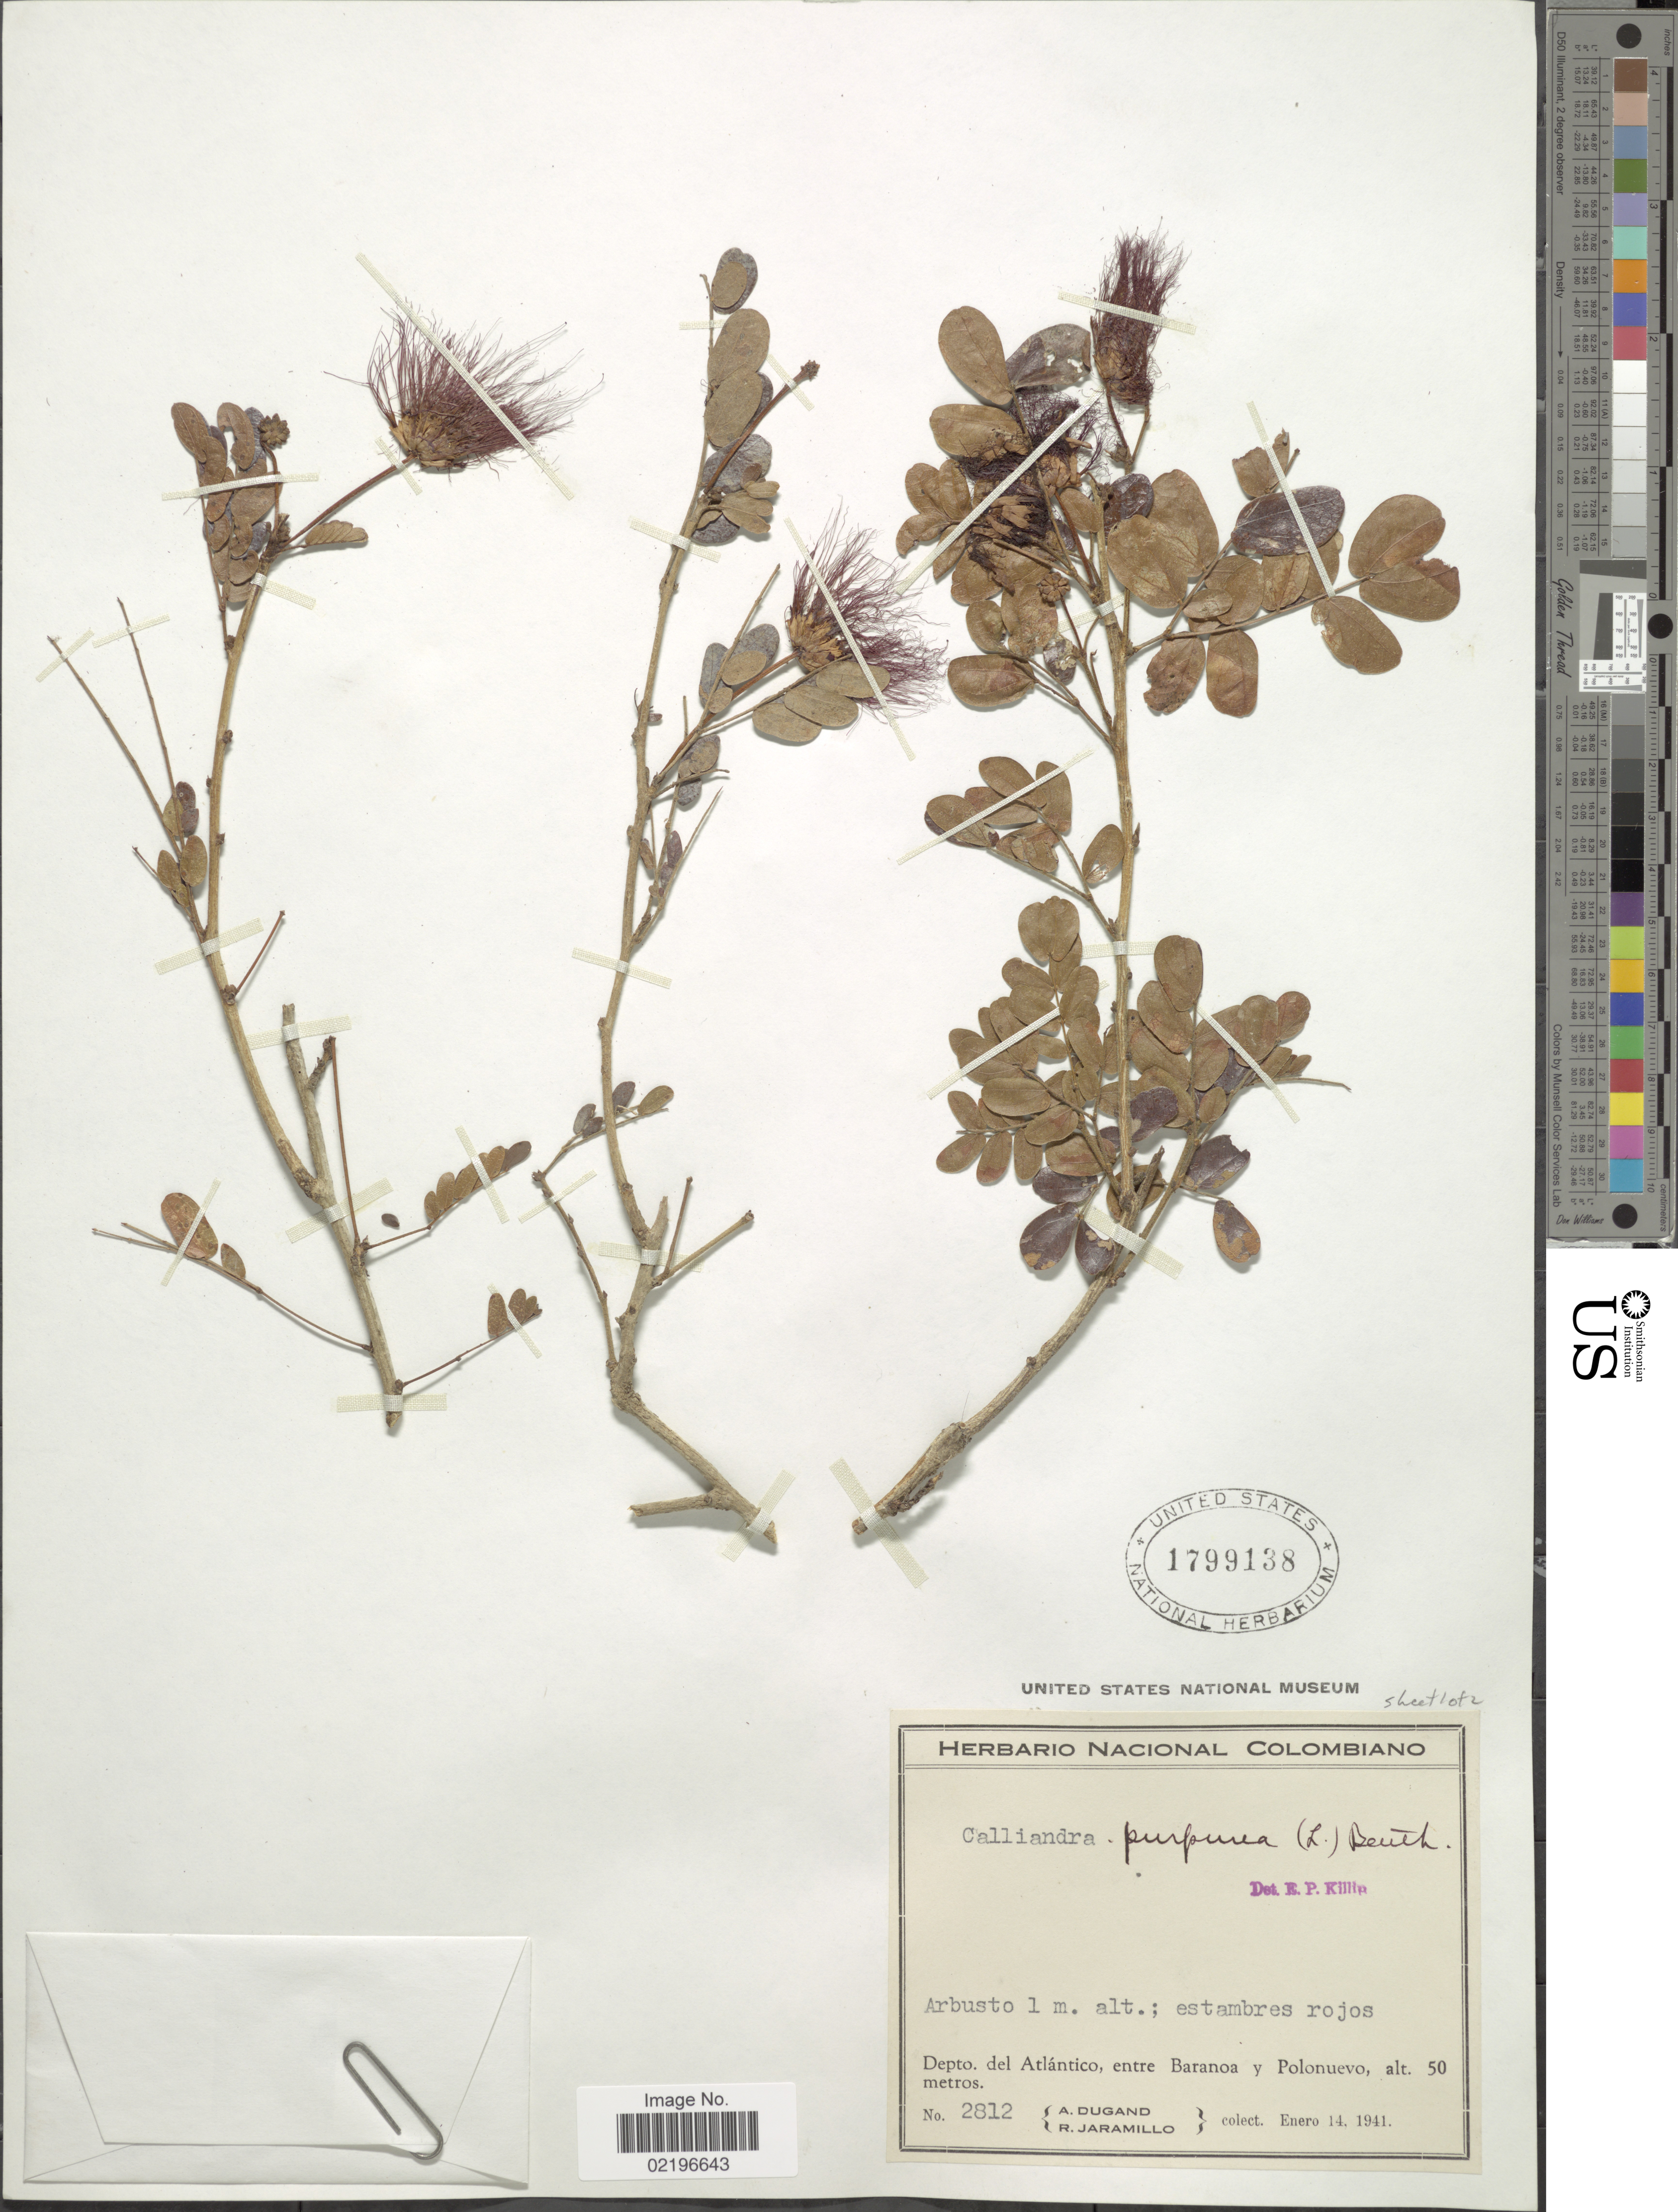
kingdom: Plantae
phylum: Tracheophyta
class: Magnoliopsida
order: Fabales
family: Fabaceae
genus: Calliandra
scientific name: Calliandra purpurea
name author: (L.) Benth.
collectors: A. Dugand & R. Jaramillo M.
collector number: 2812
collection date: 1941-01-14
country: Colombia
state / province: Atlántico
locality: Depto. del Atlantico, entre Baranoa y Polonuevo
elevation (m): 50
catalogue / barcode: US 1799138